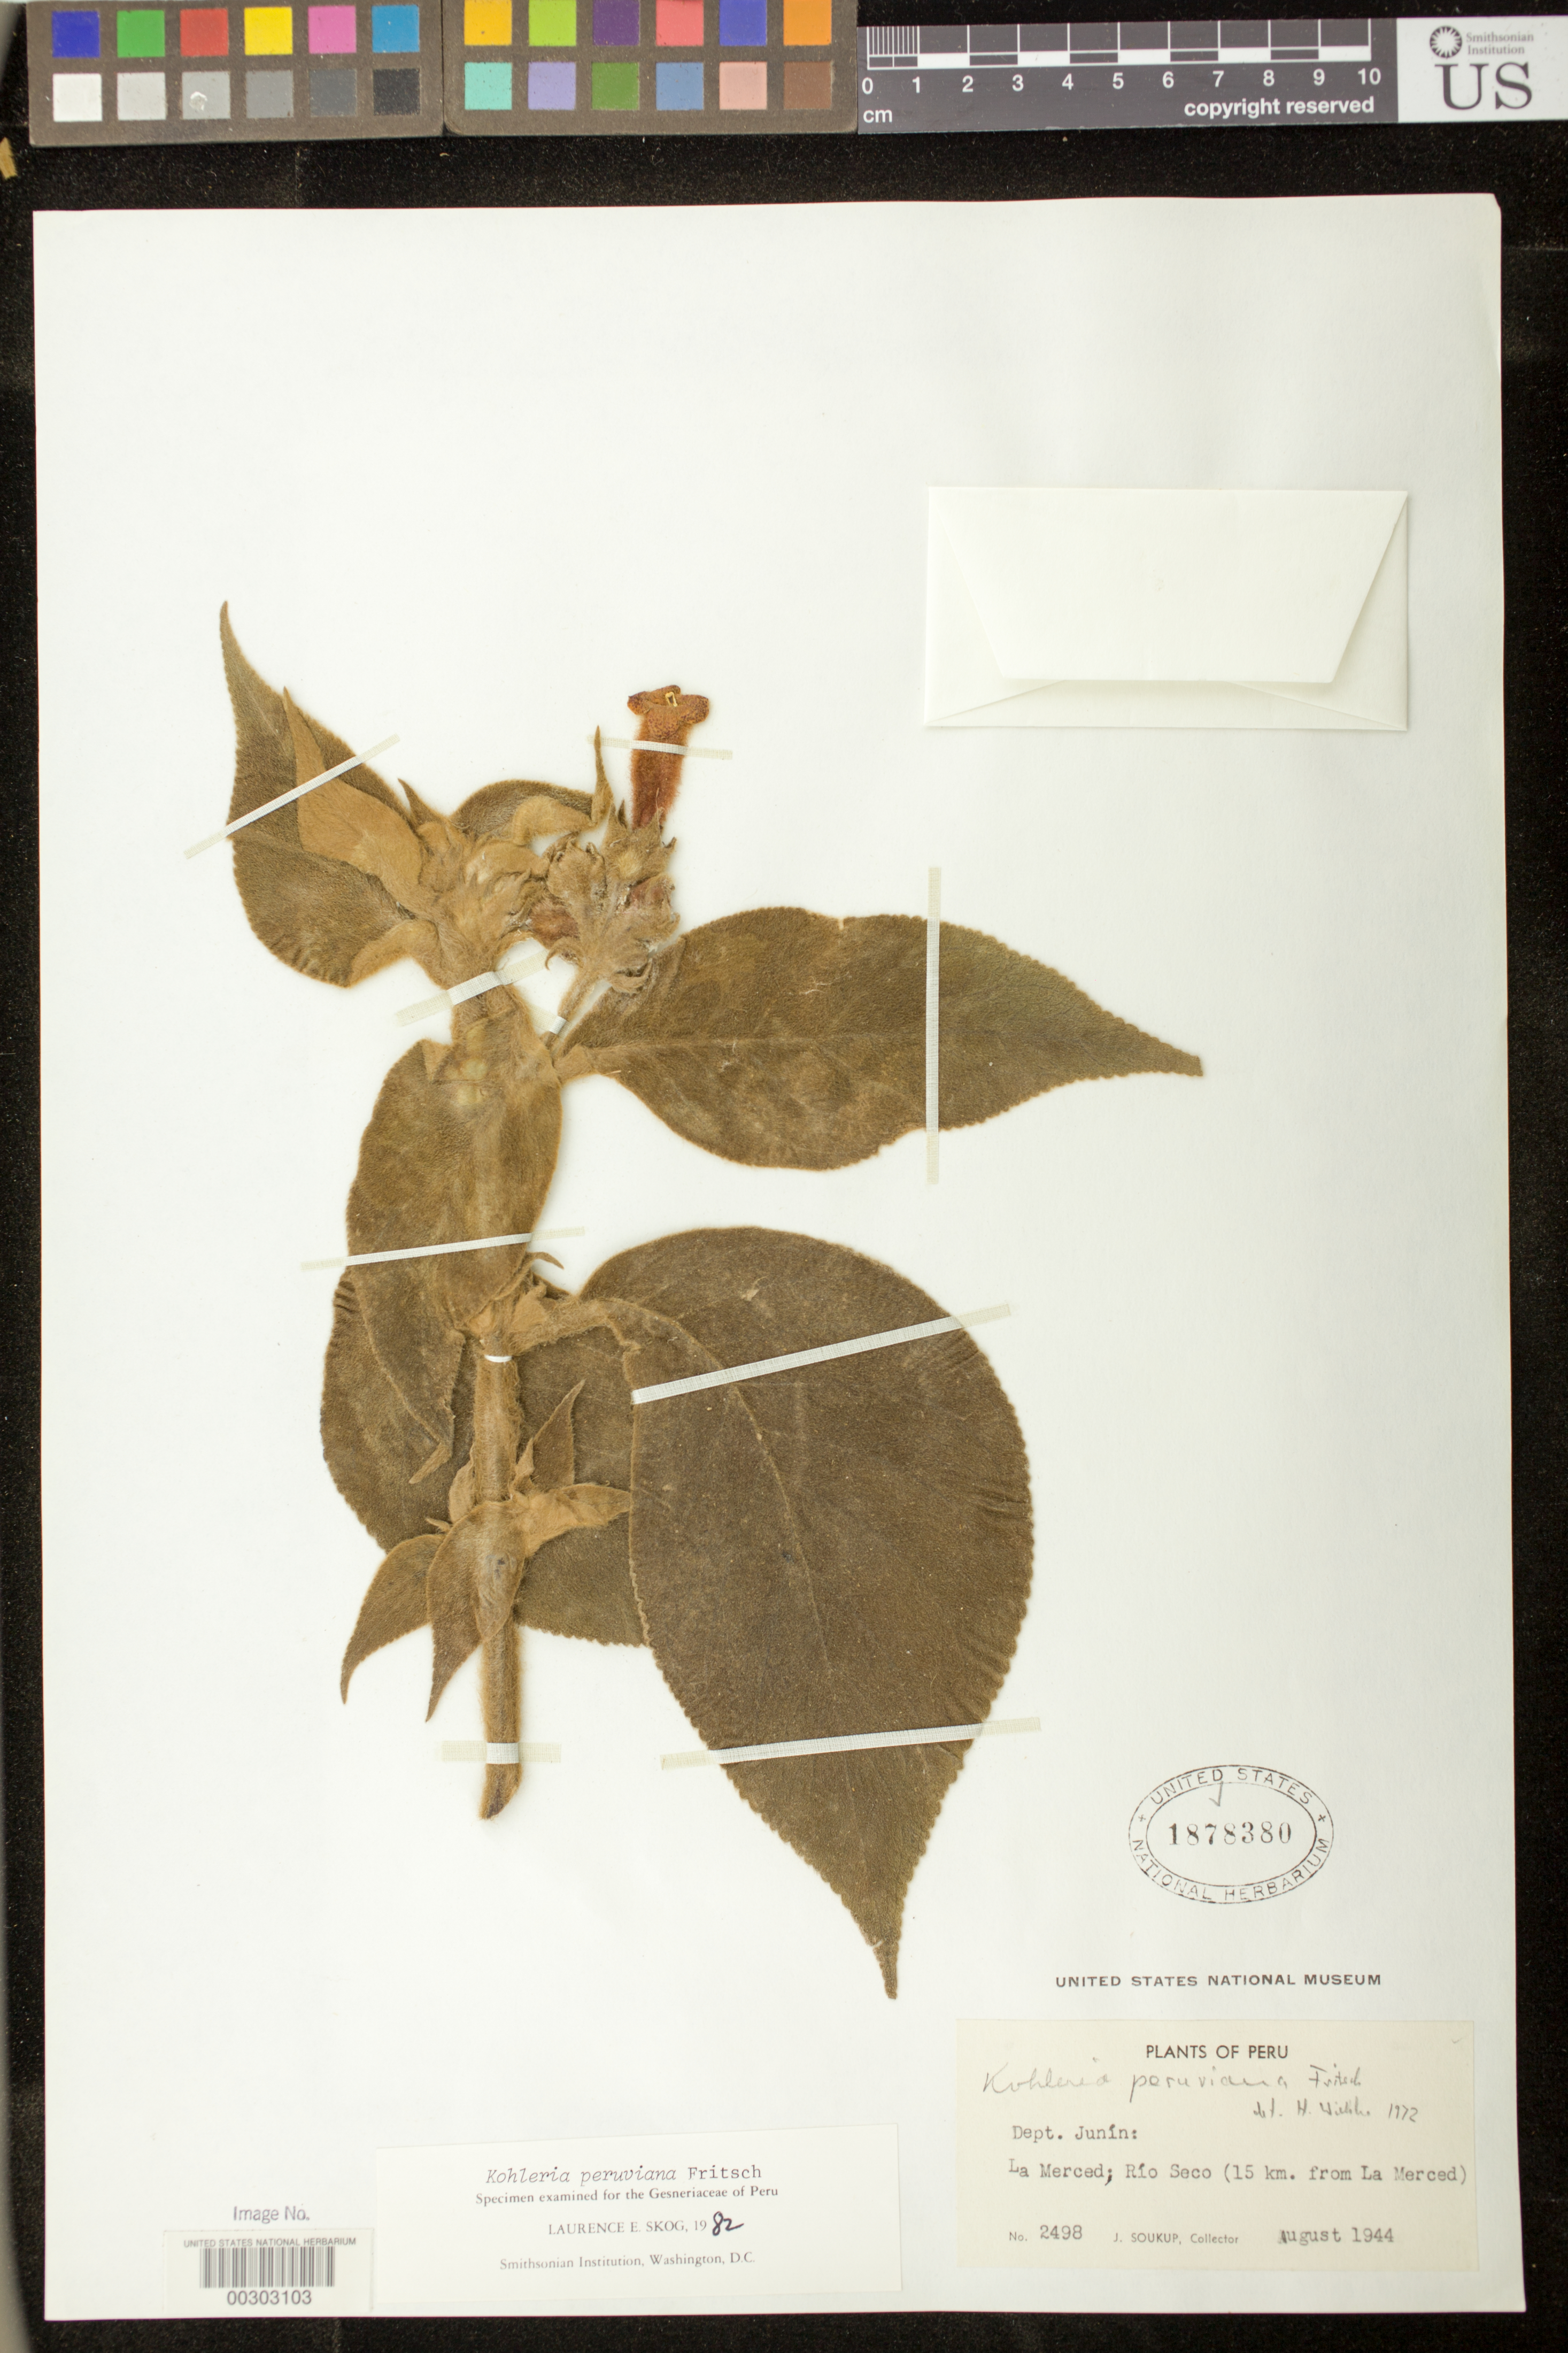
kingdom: Plantae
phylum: Tracheophyta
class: Magnoliopsida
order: Lamiales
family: Gesneriaceae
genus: Kohleria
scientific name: Kohleria peruviana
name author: Fritsch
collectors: J. J. Soukup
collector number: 2498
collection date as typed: Aug 1944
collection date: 1944-08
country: Peru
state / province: Junín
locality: La Merced, Rio Seco (15 km from La Merced)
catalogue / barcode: US 1878380